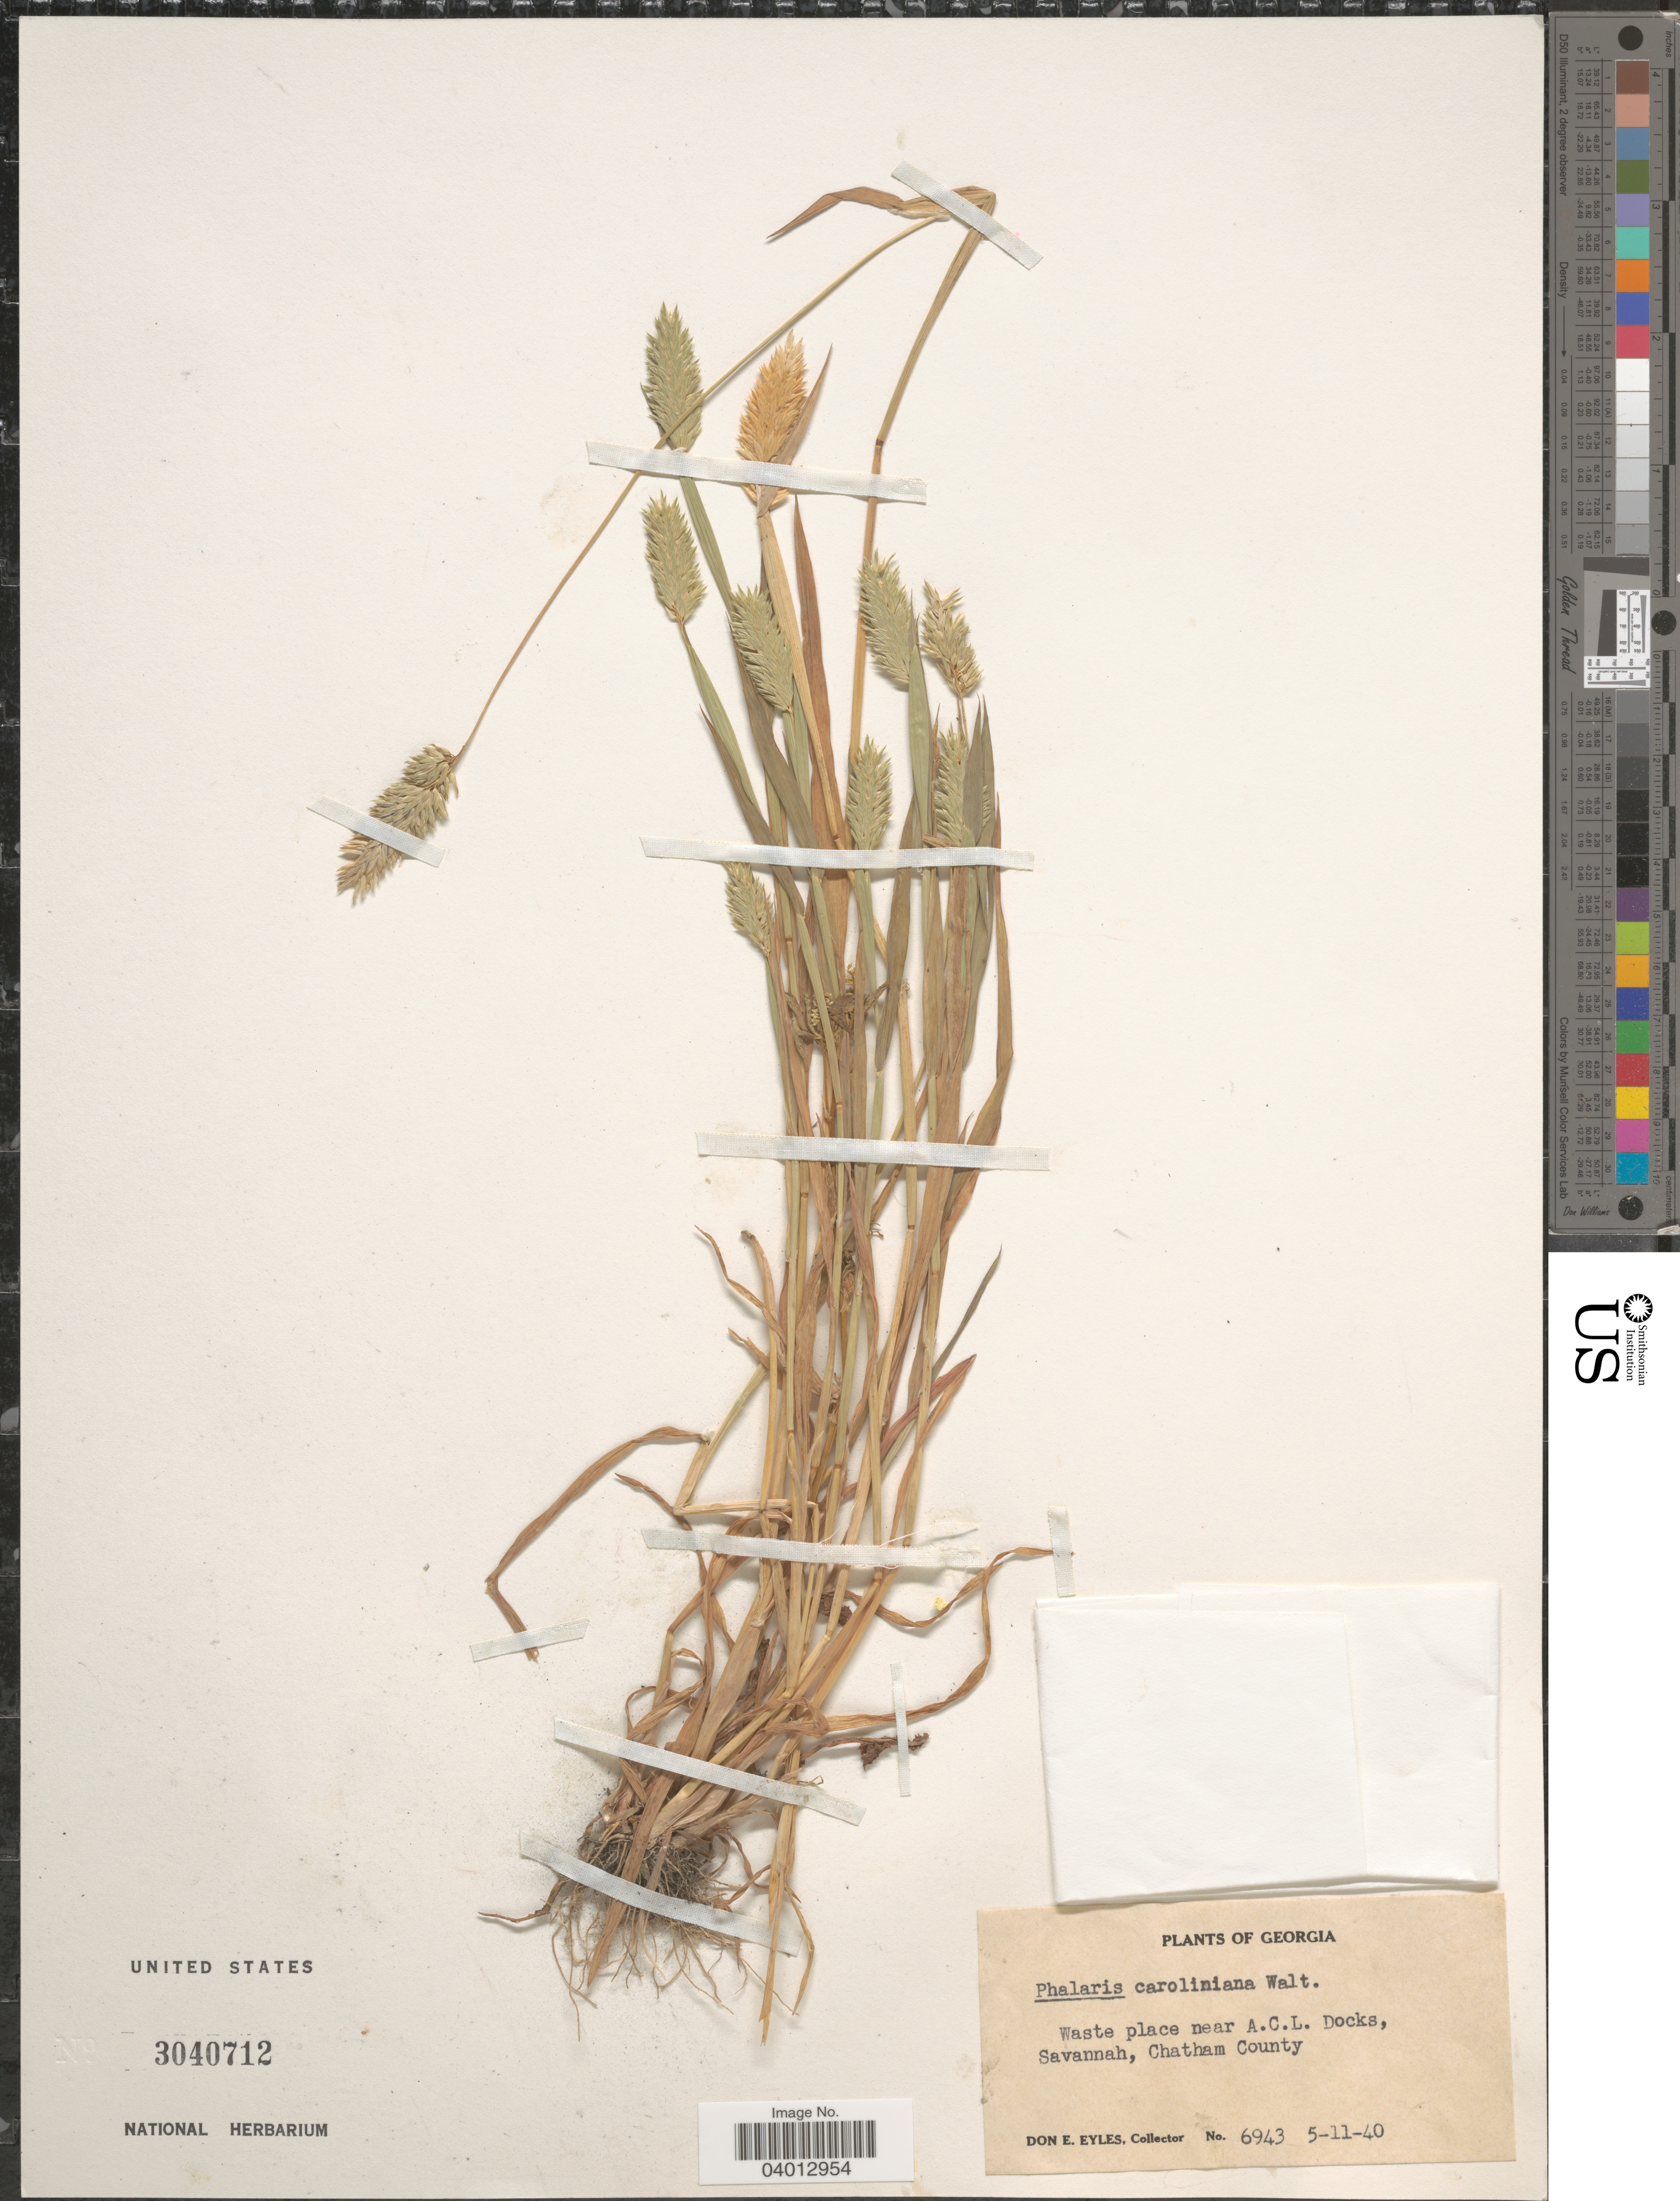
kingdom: Plantae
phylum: Tracheophyta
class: Liliopsida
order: Poales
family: Poaceae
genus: Phalaris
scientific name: Phalaris caroliniana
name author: Walter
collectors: D. Eyles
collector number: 6943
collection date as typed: Transcribed d/m/y: 11/5/40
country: United States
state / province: Georgia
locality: Waste place near A.C.L. Docks, Savannah, Chatham County.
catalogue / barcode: US 3040712